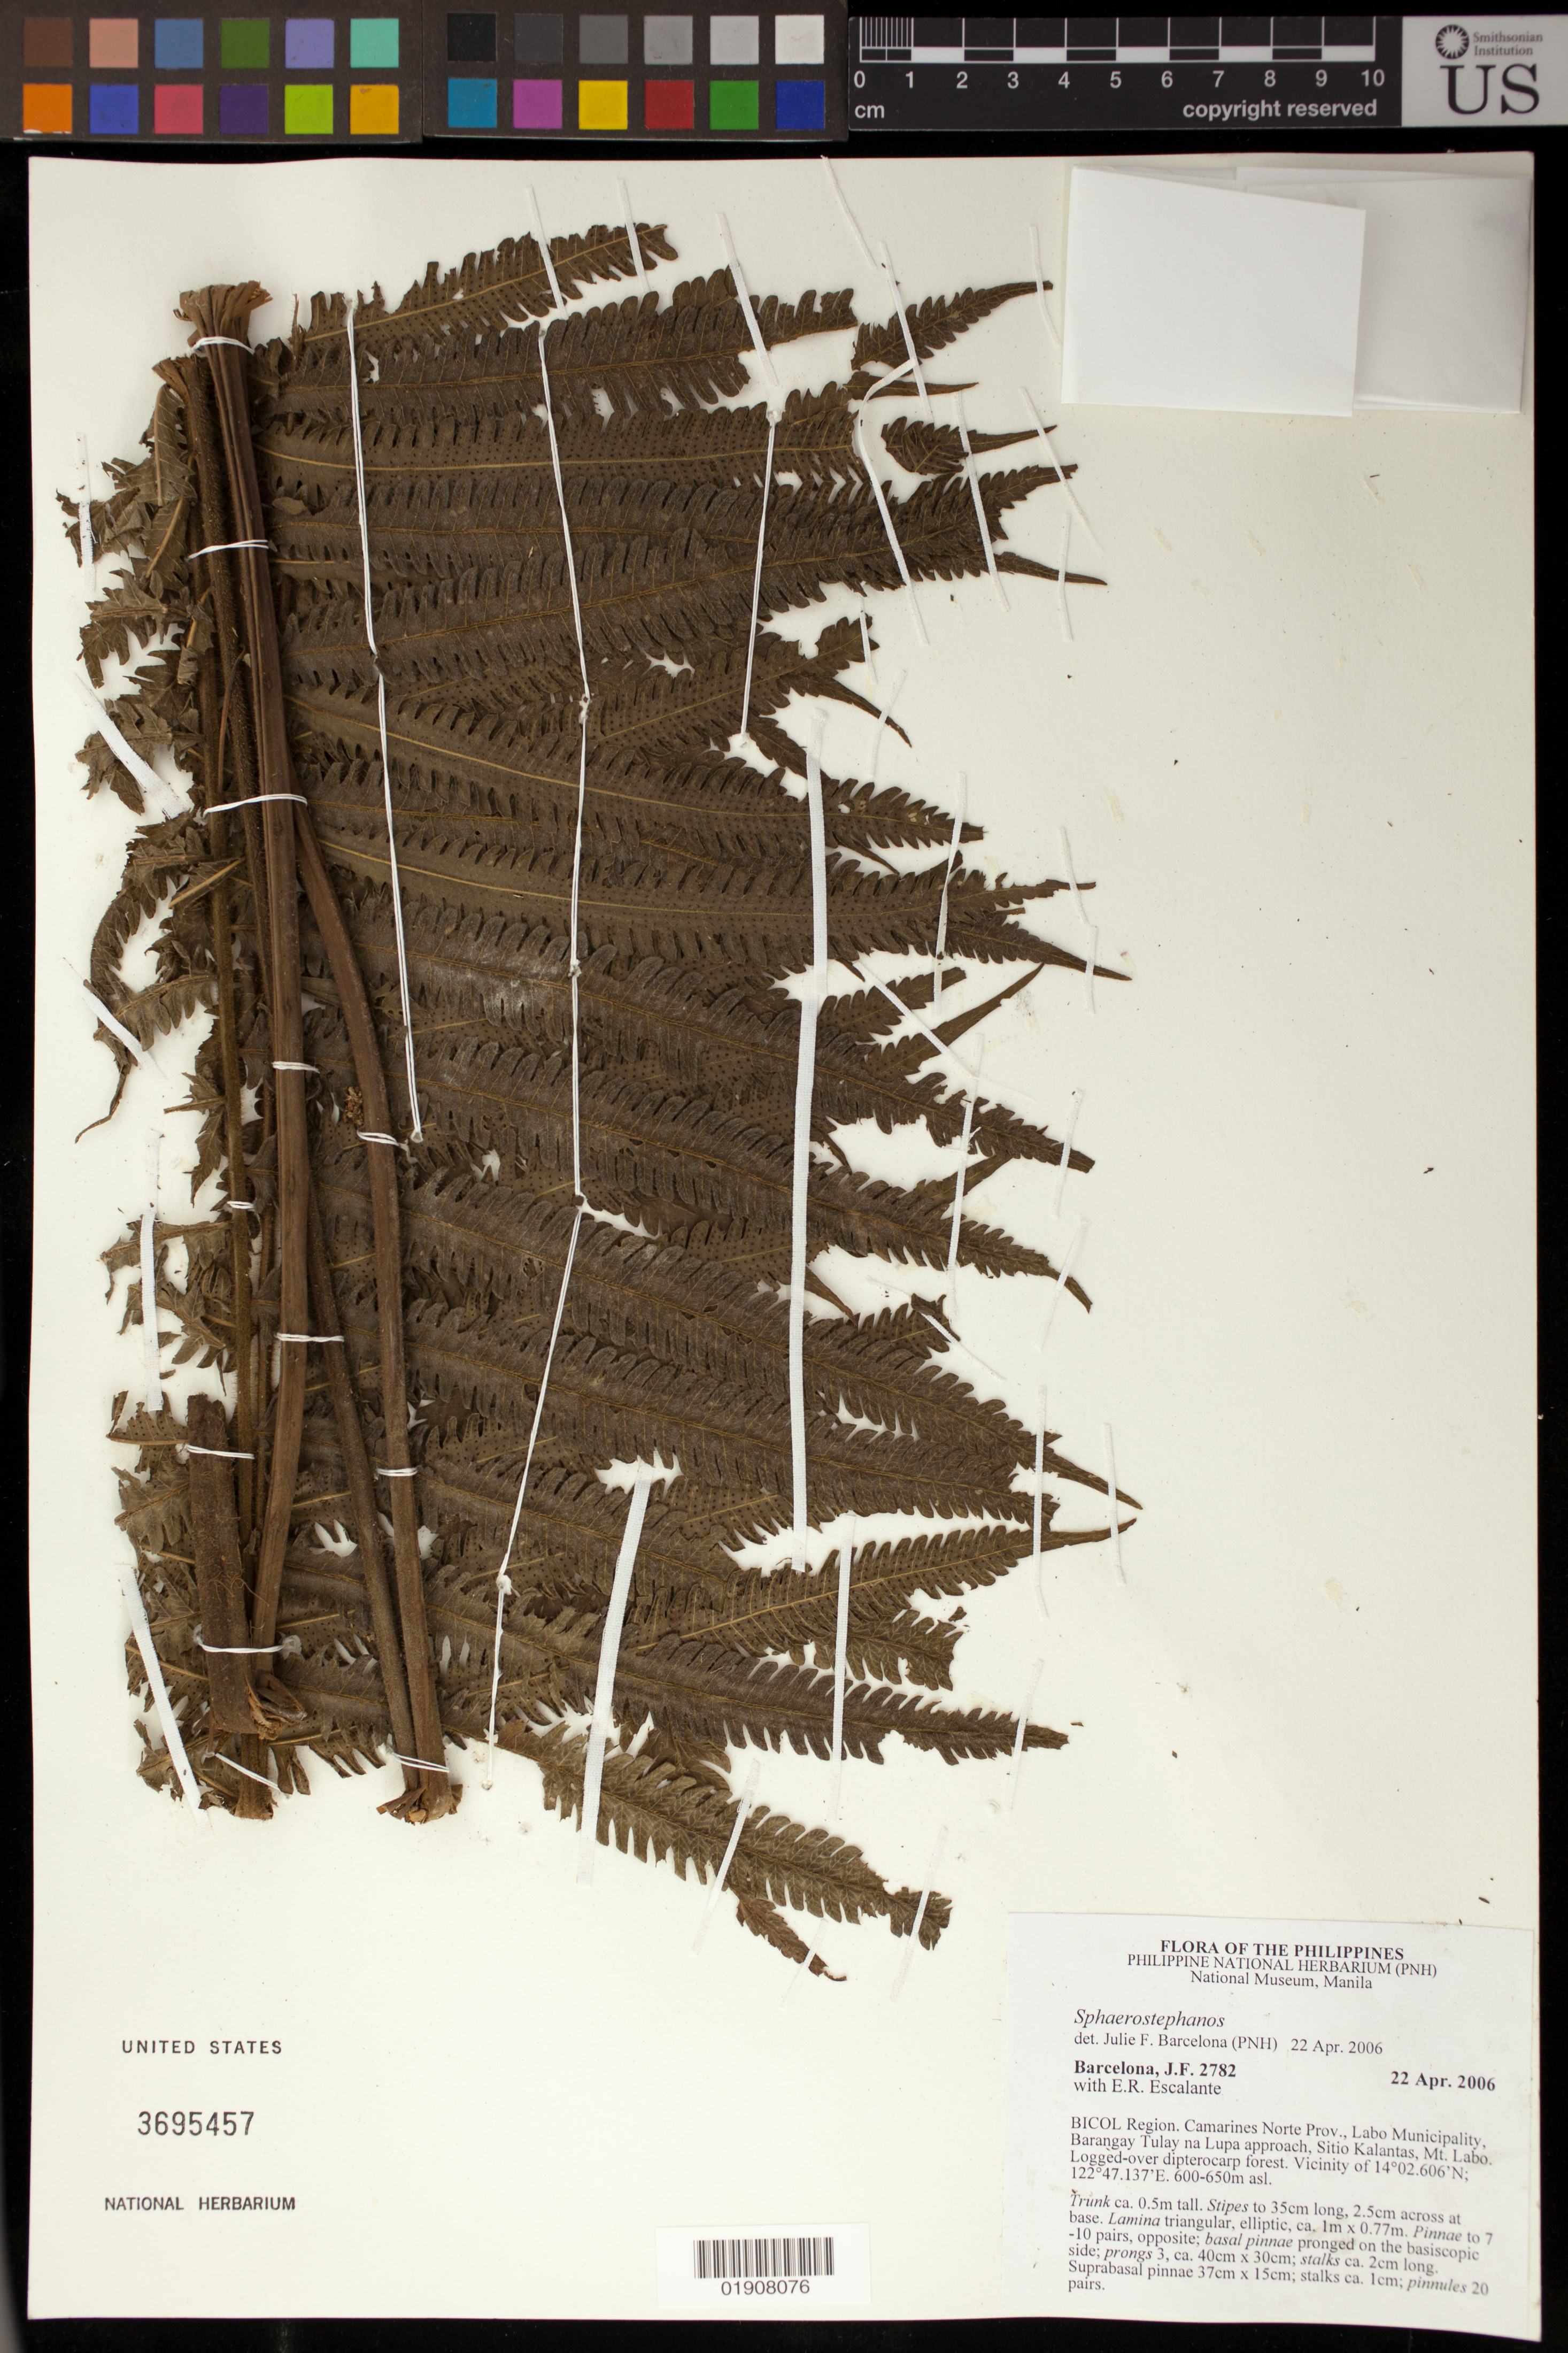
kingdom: Plantae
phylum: Tracheophyta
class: Polypodiopsida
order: Polypodiales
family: Thelypteridaceae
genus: Sphaerostephanos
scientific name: Sphaerostephanos sp.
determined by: Barcelona, J. F.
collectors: J. F. Barcelona & E. Escalante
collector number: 2782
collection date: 2006-04-22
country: Philippines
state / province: Bicol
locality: Region Camarines Norte Prov., Labo Municipality, Barangay Tulay na Lupa approach, Sitio Kalantas, Mt Labo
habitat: Logged-over dipterocarp forest.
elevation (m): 600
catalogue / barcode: US 3695457